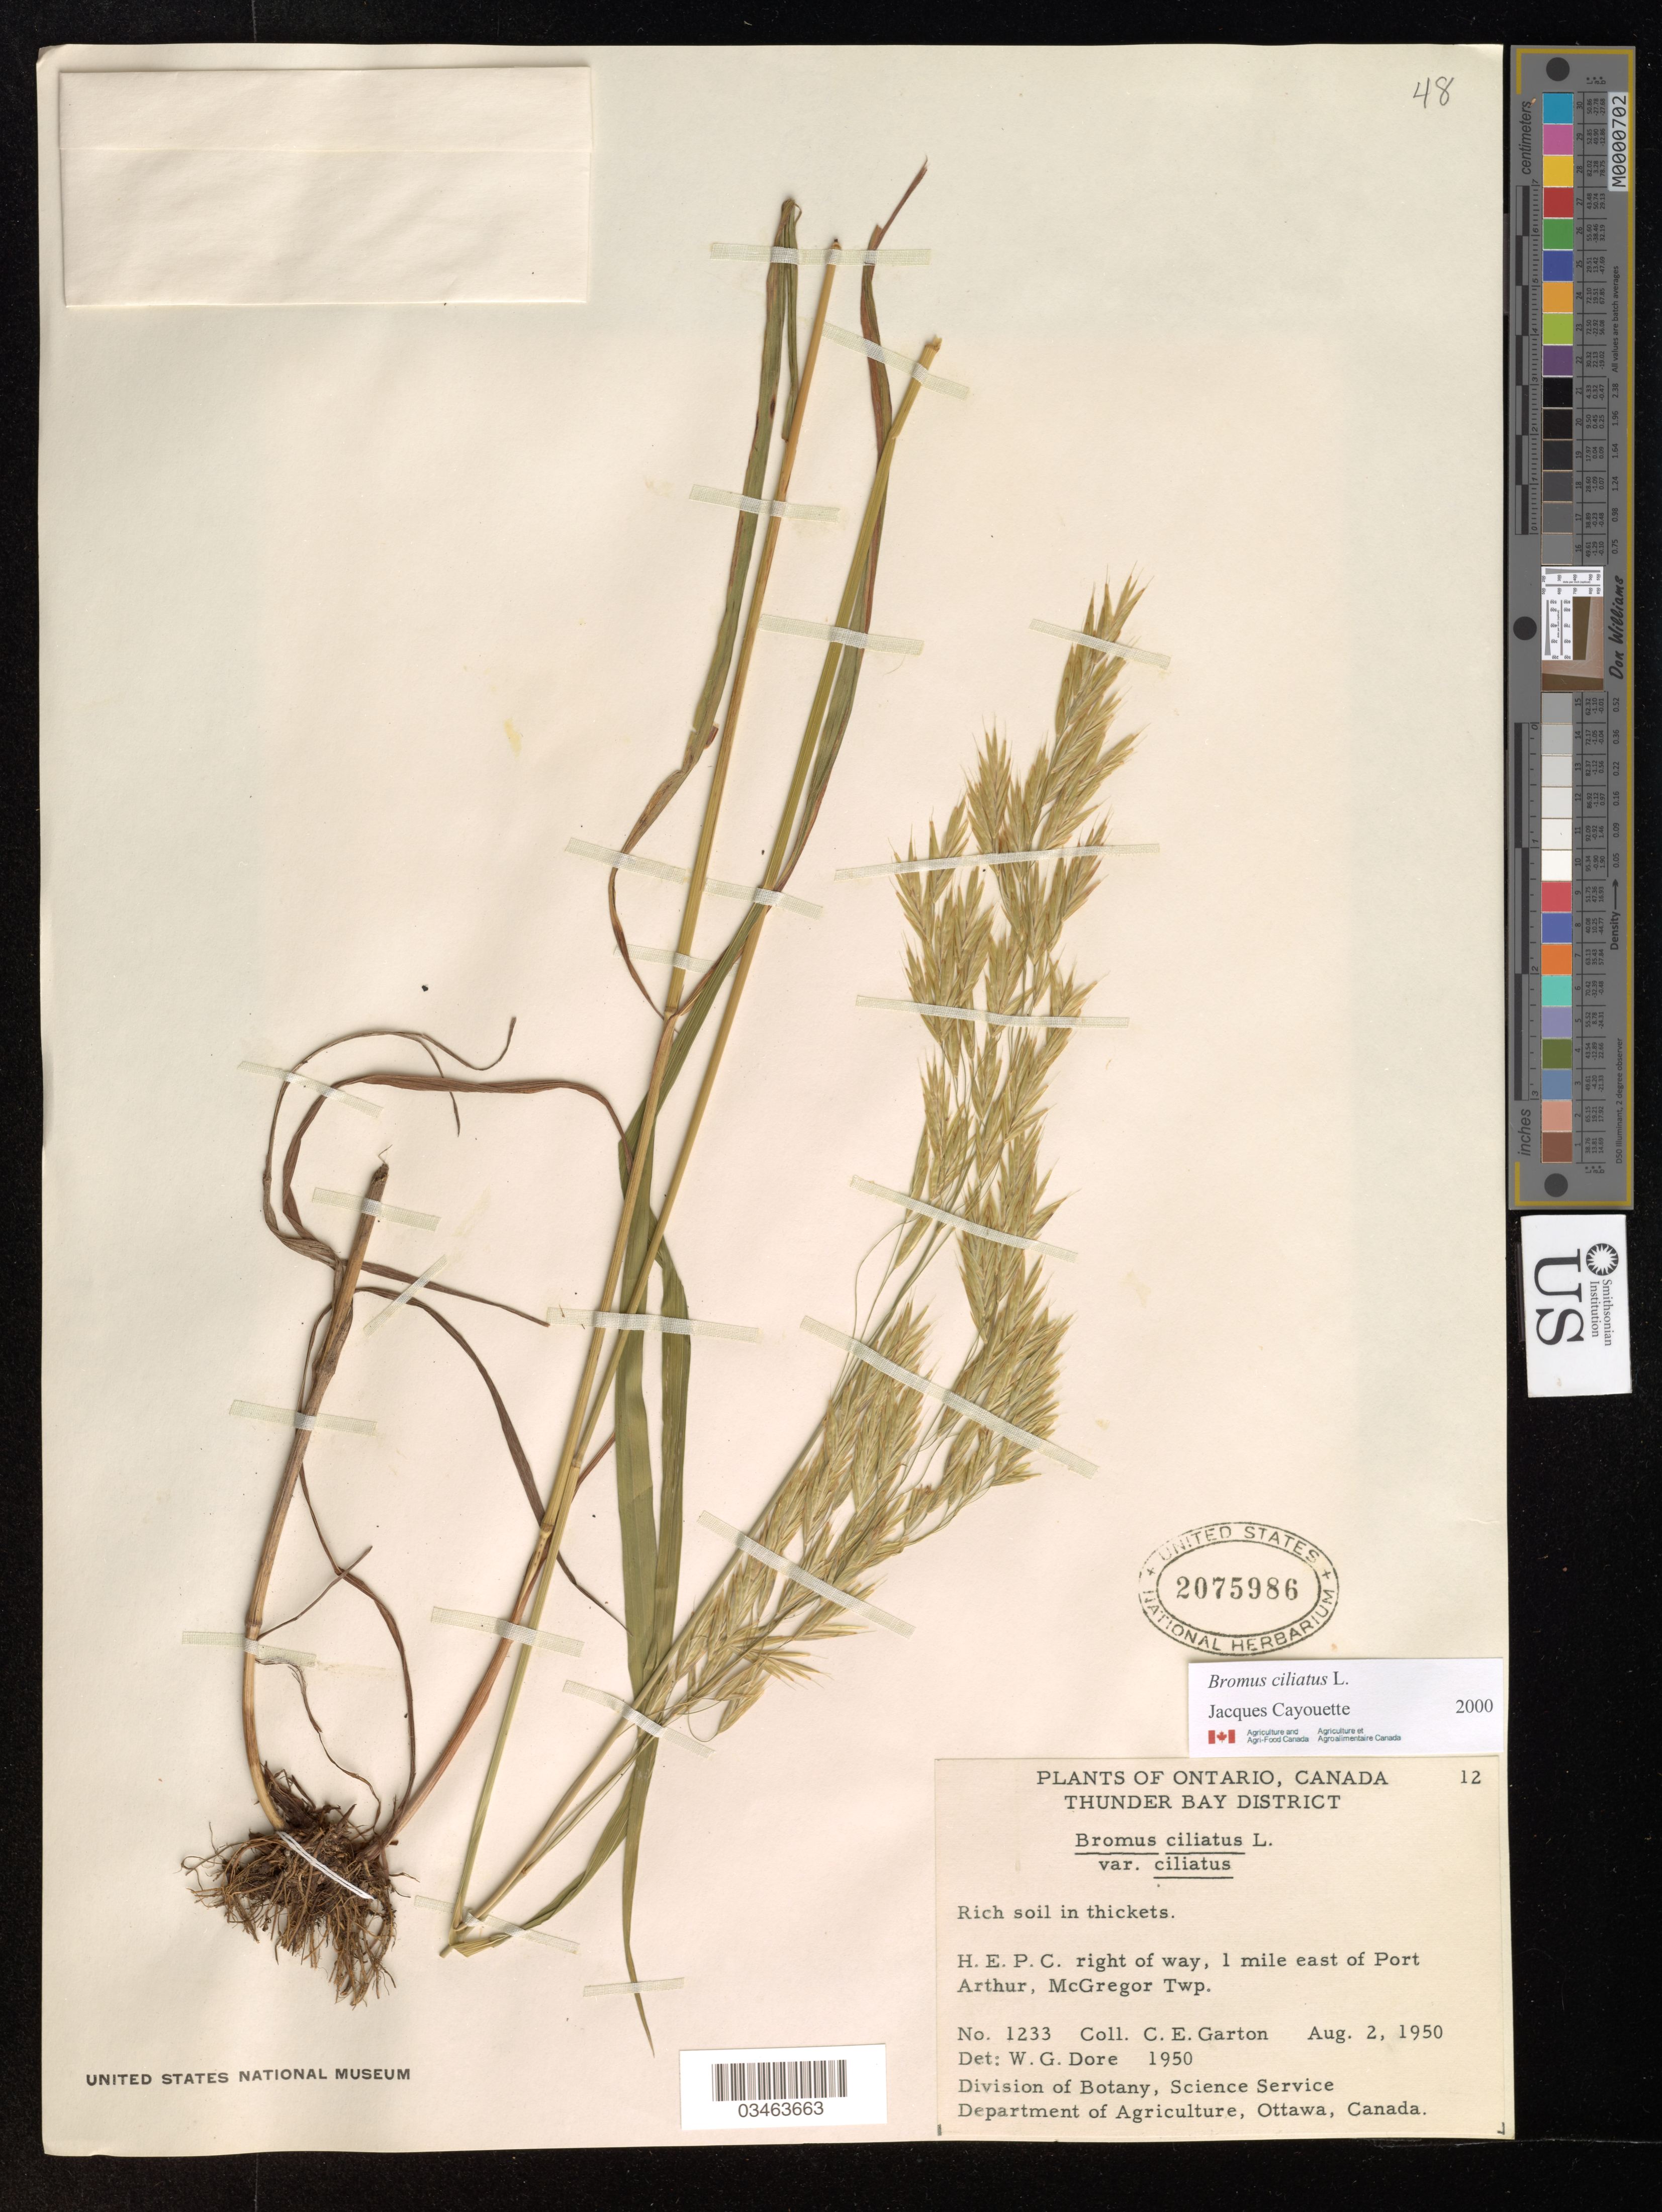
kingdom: Plantae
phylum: Tracheophyta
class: Liliopsida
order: Poales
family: Poaceae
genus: Bromus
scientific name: Bromus ciliatus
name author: L.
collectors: C. Garton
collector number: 1233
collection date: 1950-08-02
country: Canada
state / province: Ontario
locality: Thunder Bay District. H. E. P. C. right of way, 1 mile east of Port Arthur, McGregor Twp.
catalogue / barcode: US 2075986